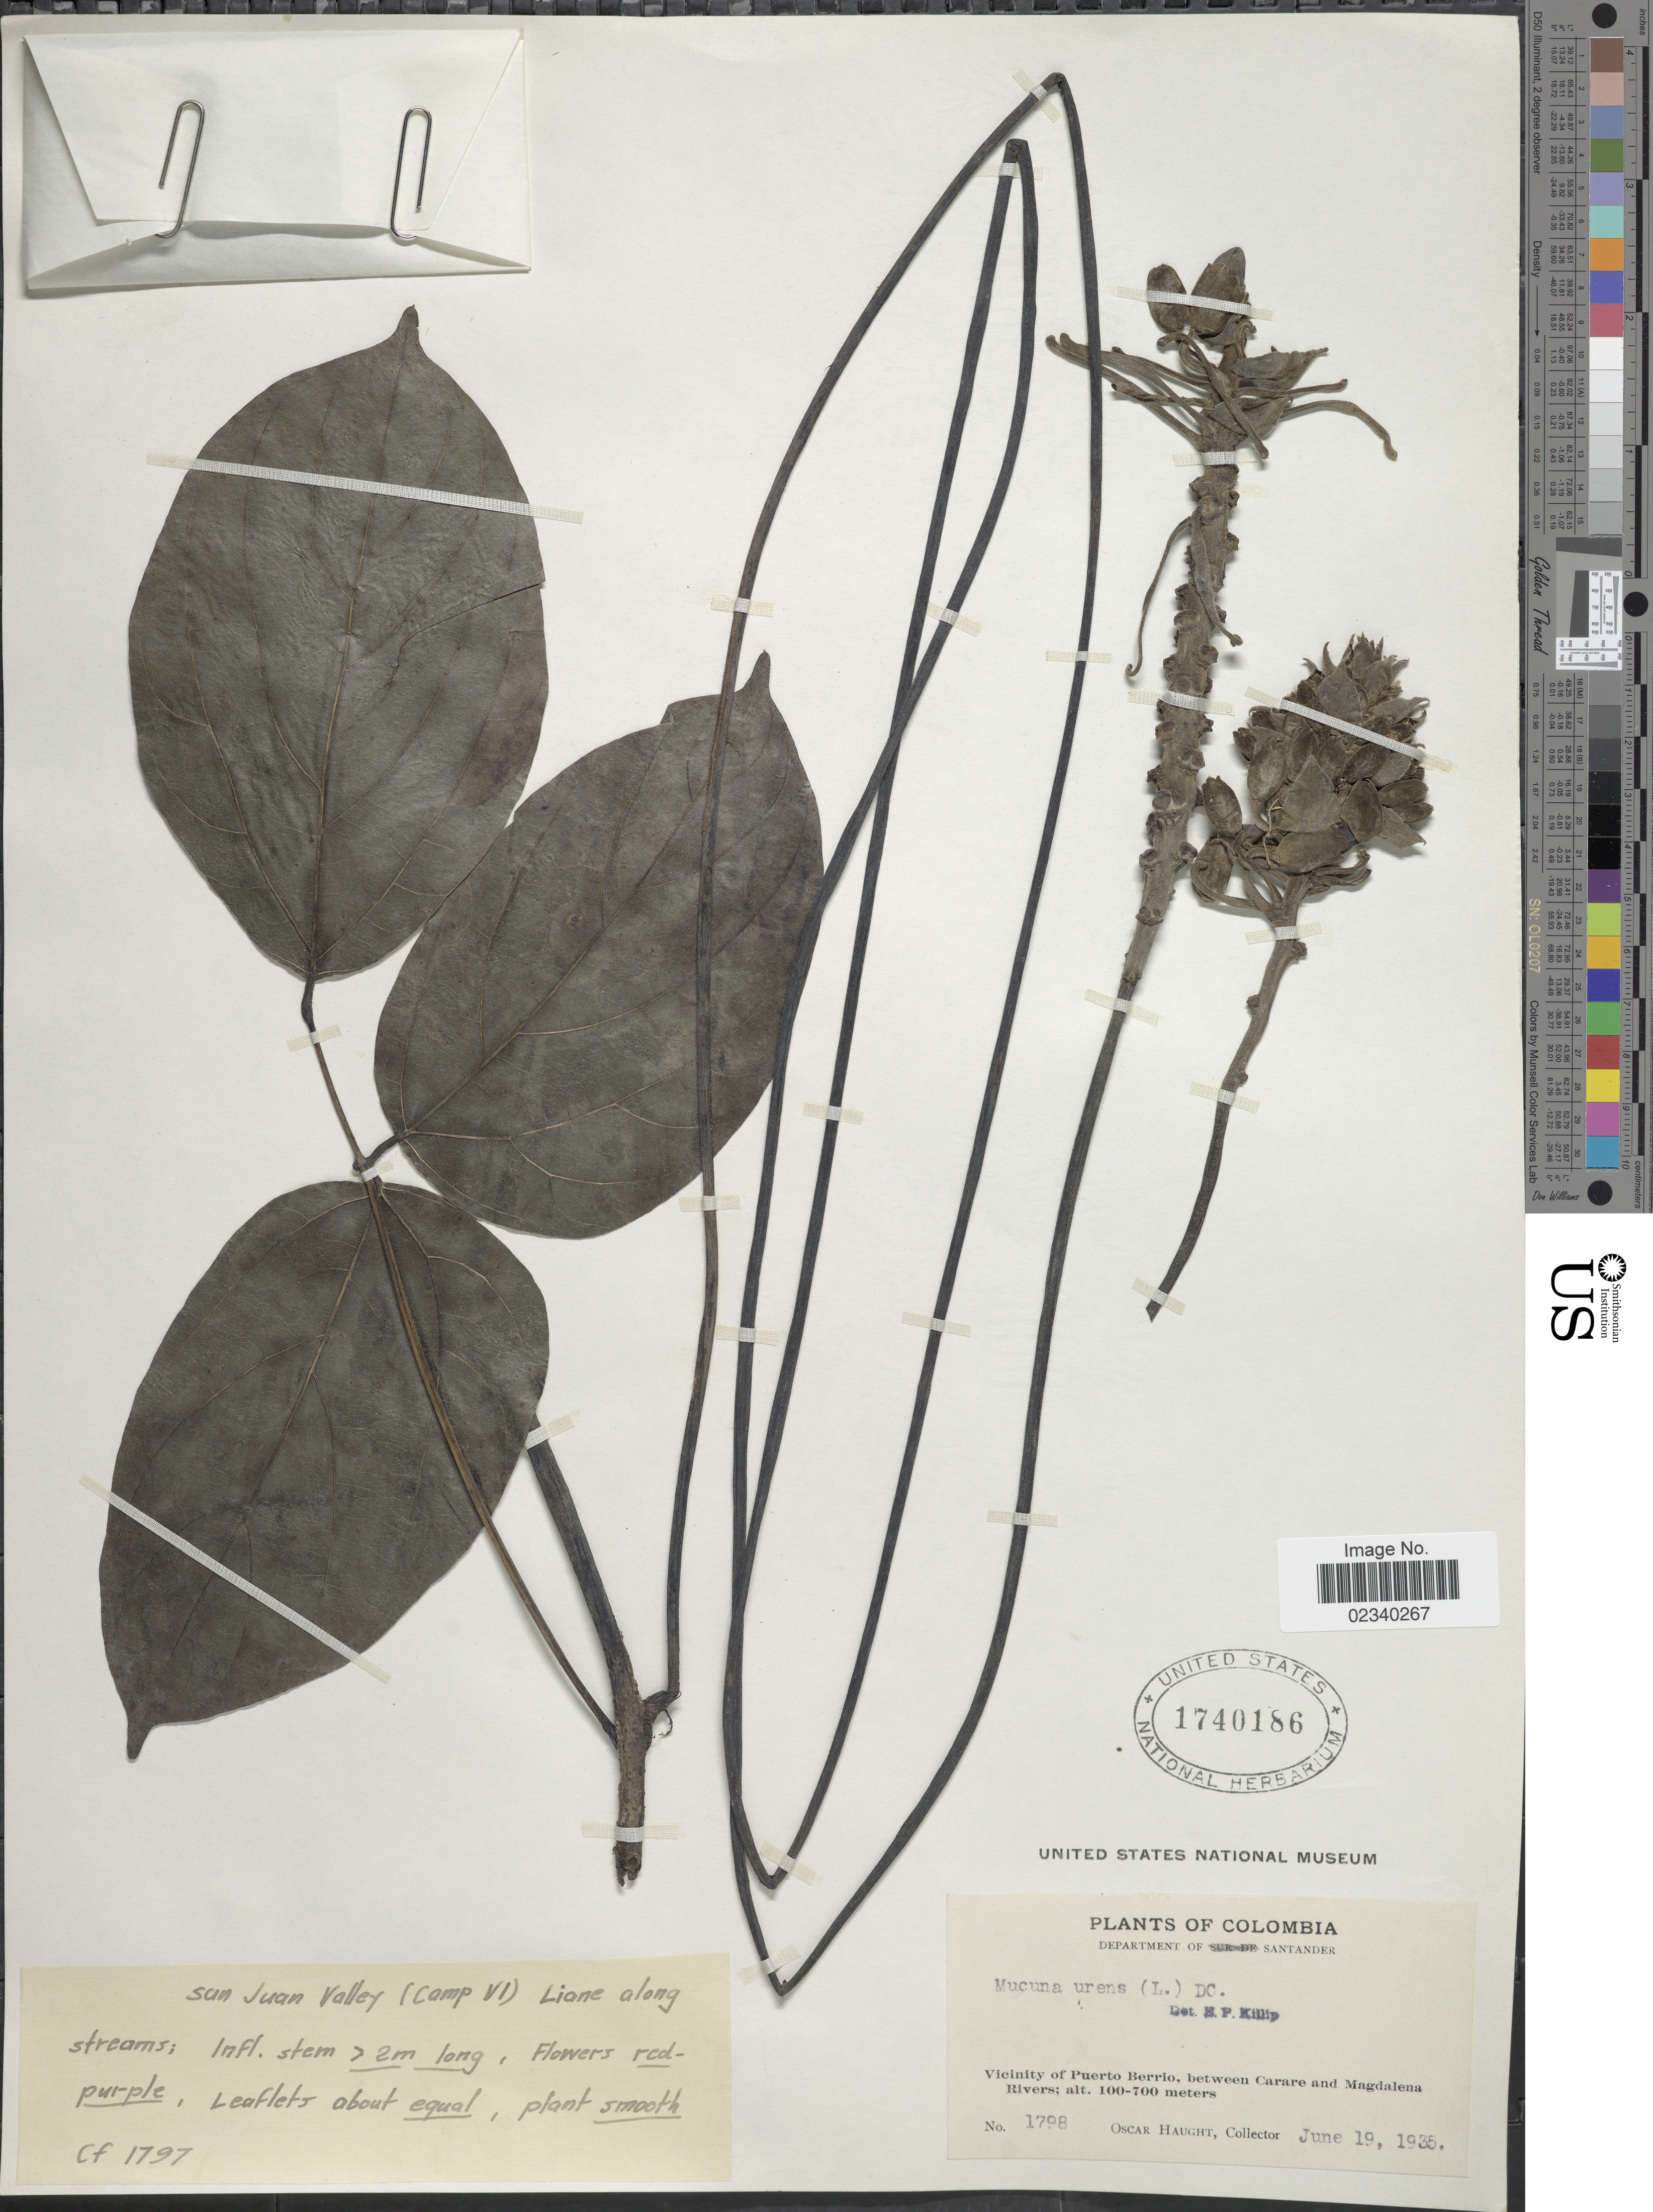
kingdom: Plantae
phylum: Tracheophyta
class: Magnoliopsida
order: Fabales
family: Fabaceae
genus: Mucuna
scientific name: Mucuna mutisiana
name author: (Kunth) DC.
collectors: O. L. Haught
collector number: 1798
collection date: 1935-06-19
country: Colombia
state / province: Santander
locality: Department of Santander, Vicinity of Puerto Berrio, between Carare and Magdalena Rivers, San Juan Valley (Camp VI)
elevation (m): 100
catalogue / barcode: US 1740186